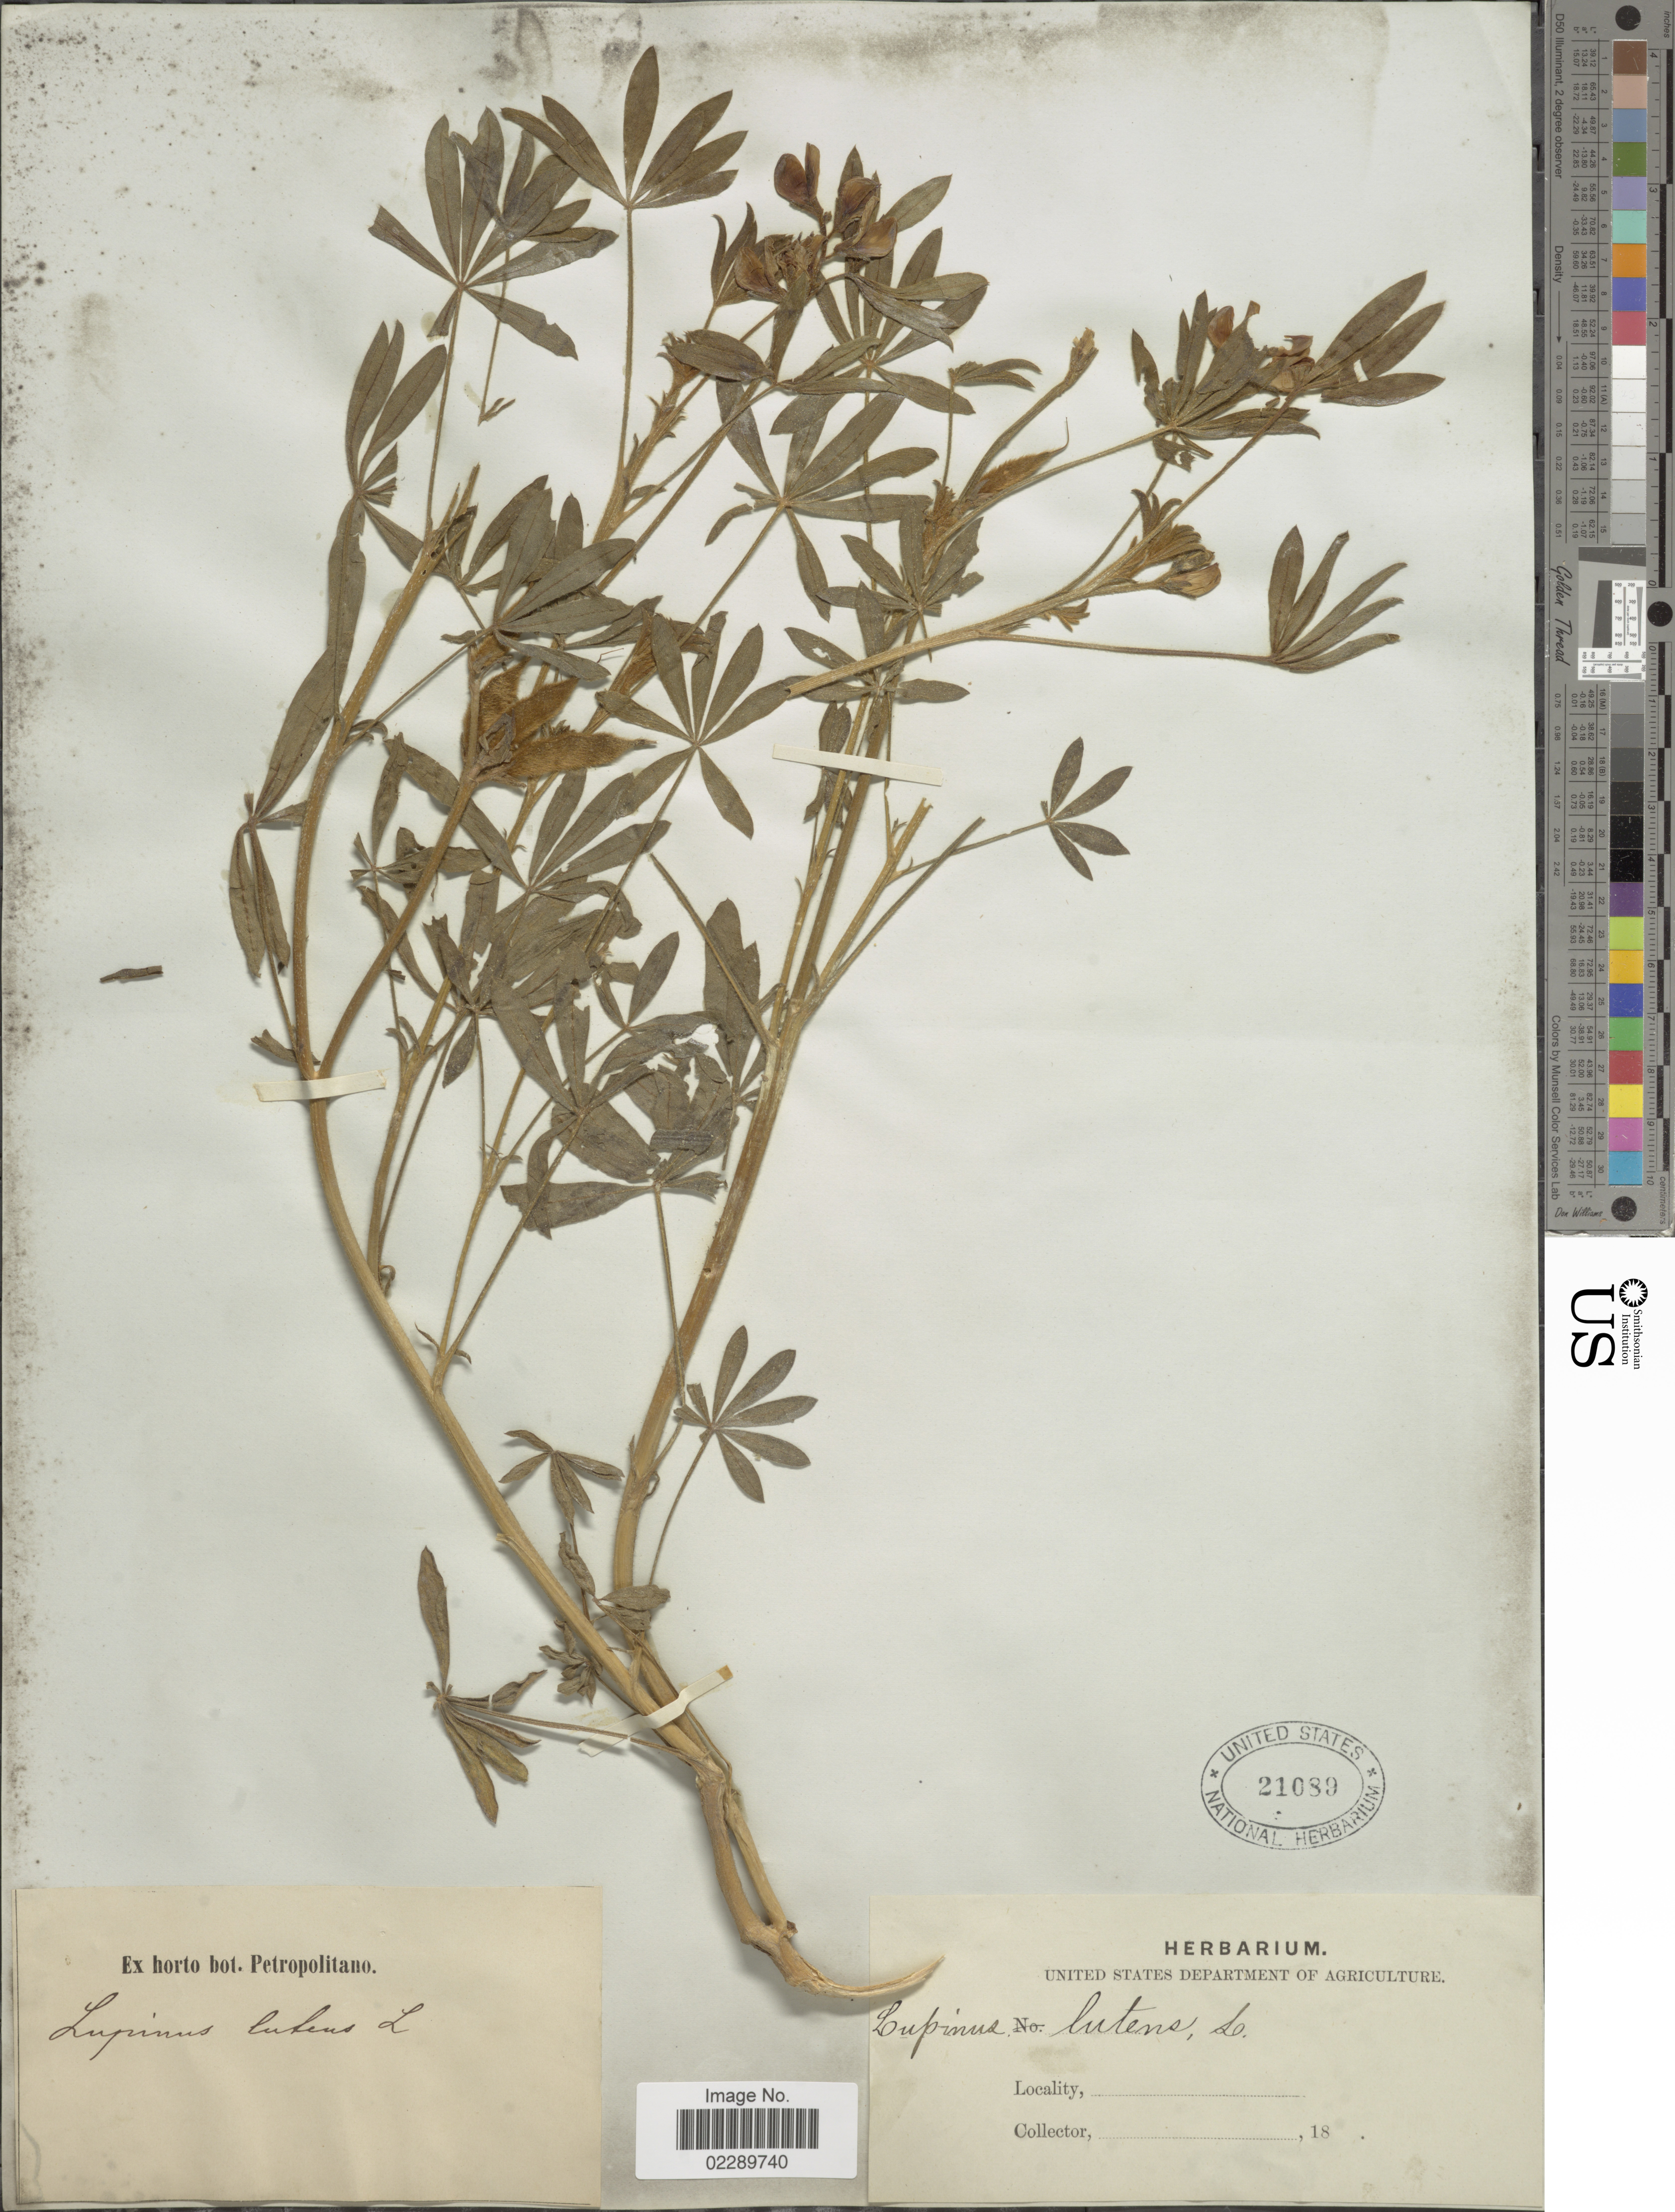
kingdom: Plantae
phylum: Tracheophyta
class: Magnoliopsida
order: Fabales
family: Fabaceae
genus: Lupinus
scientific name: Lupinus luteus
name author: L.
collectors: ex Horto Bot. Petropolitano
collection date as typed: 18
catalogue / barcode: US 21089